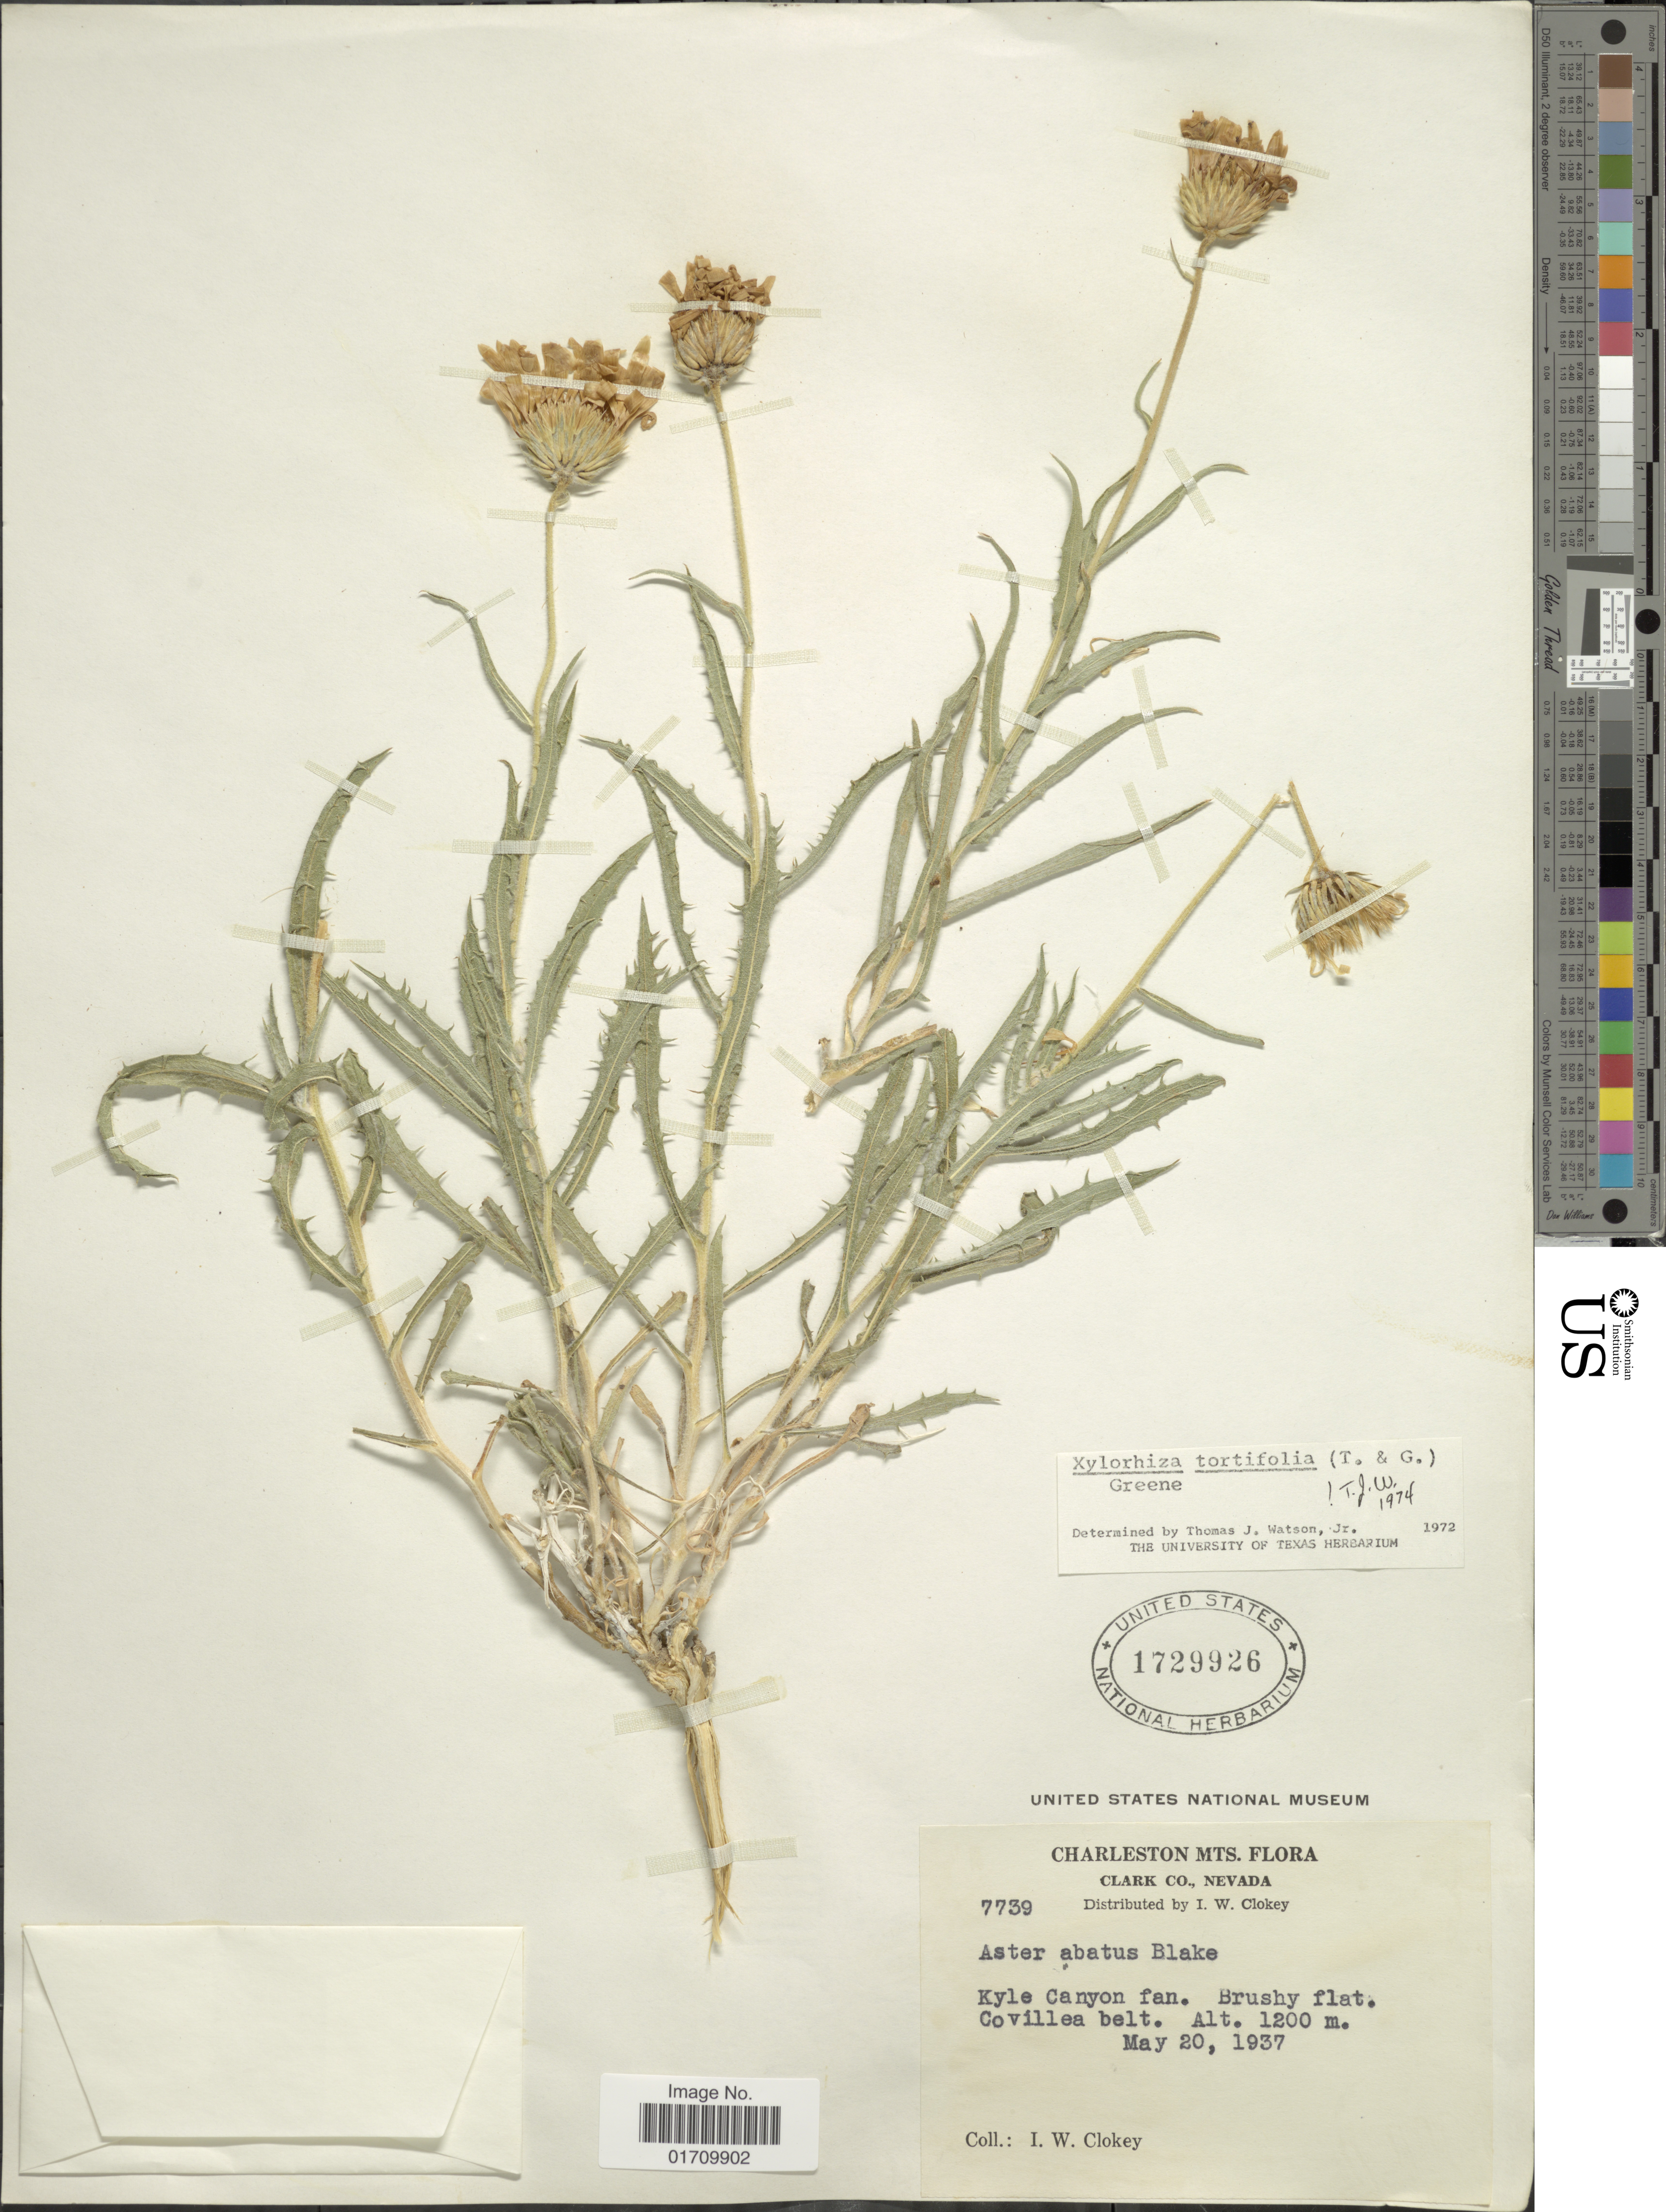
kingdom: Plantae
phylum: Tracheophyta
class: Magnoliopsida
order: Asterales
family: Asteraceae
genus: Xylorhiza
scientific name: Xylorhiza tortifolia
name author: (Torr. & A. Gray) Greene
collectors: I. W. Clokey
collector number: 7739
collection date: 1937-05-20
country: United States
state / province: Nevada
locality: Charleston Mts., Clark Co., Kyle Canyon fan.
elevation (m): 1200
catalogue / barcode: US 1729926